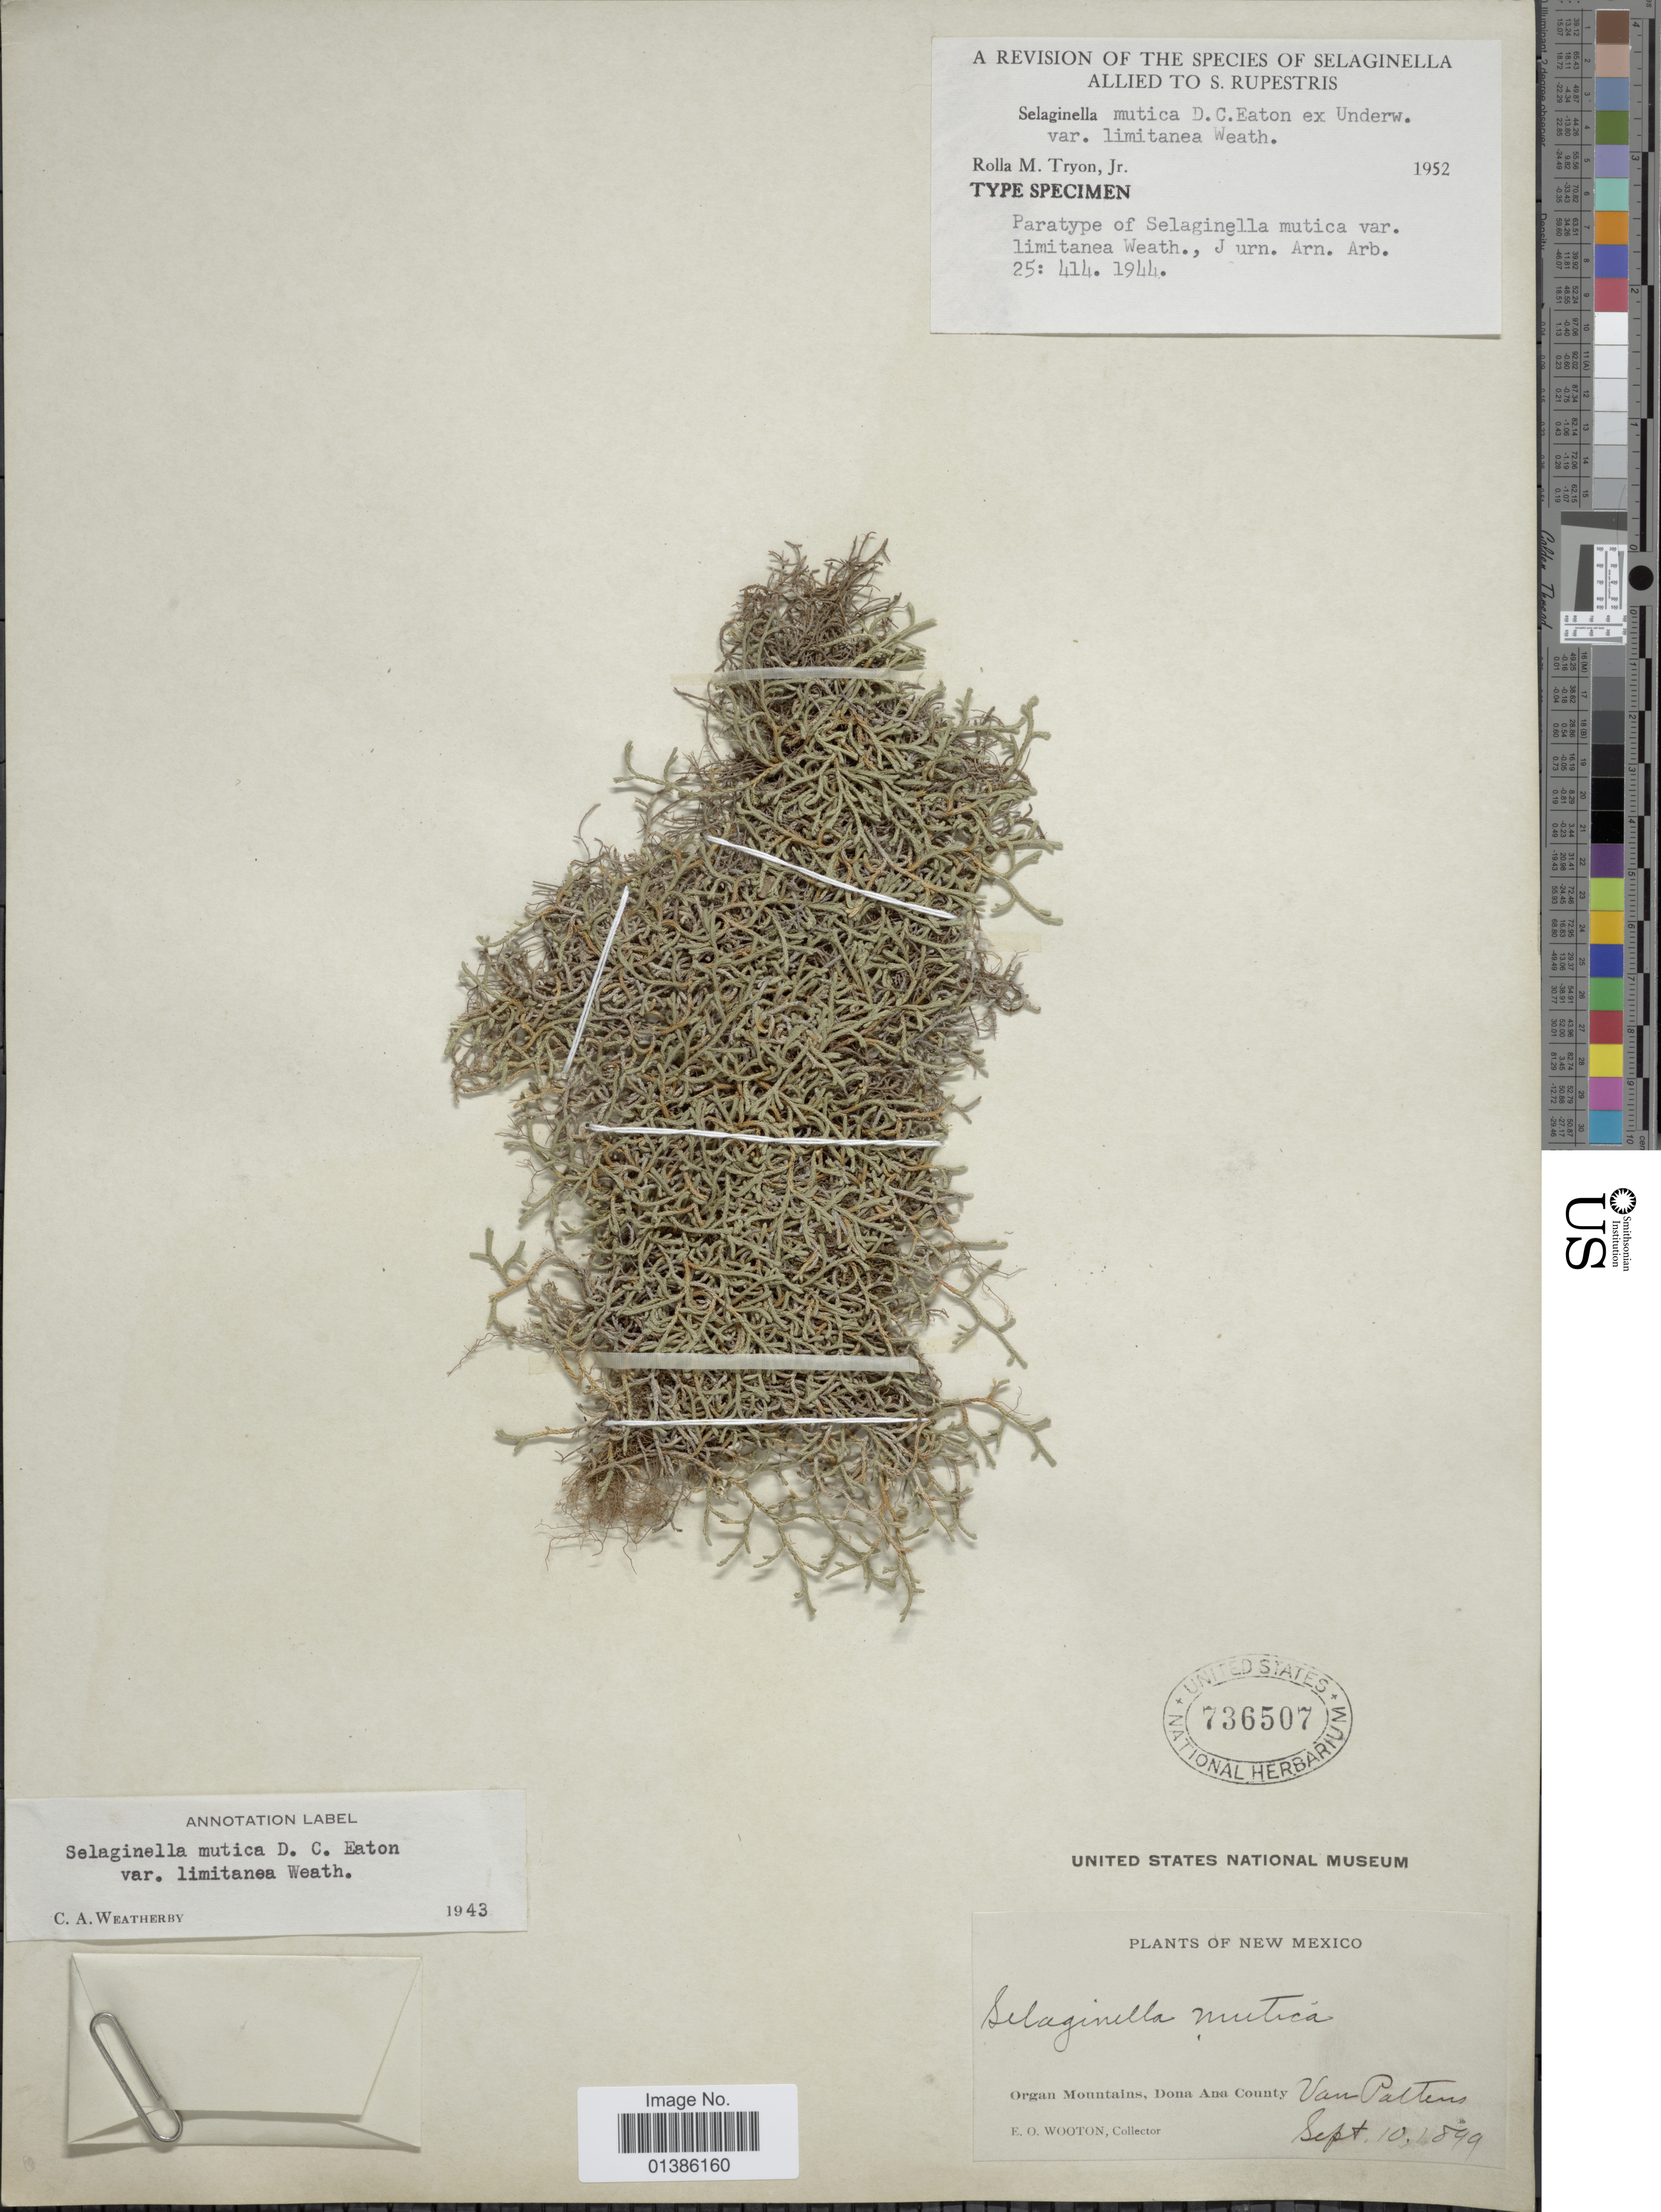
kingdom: Plantae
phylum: Tracheophyta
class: Lycopodiopsida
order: Selaginellales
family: Selaginellaceae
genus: Selaginella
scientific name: Selaginella mutica var. limitanea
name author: Weath.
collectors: E. O. Wooton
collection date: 1899-09-10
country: United States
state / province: New Mexico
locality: Organ Mountains, Dona Ana County, Van Paltens.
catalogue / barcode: US 736507